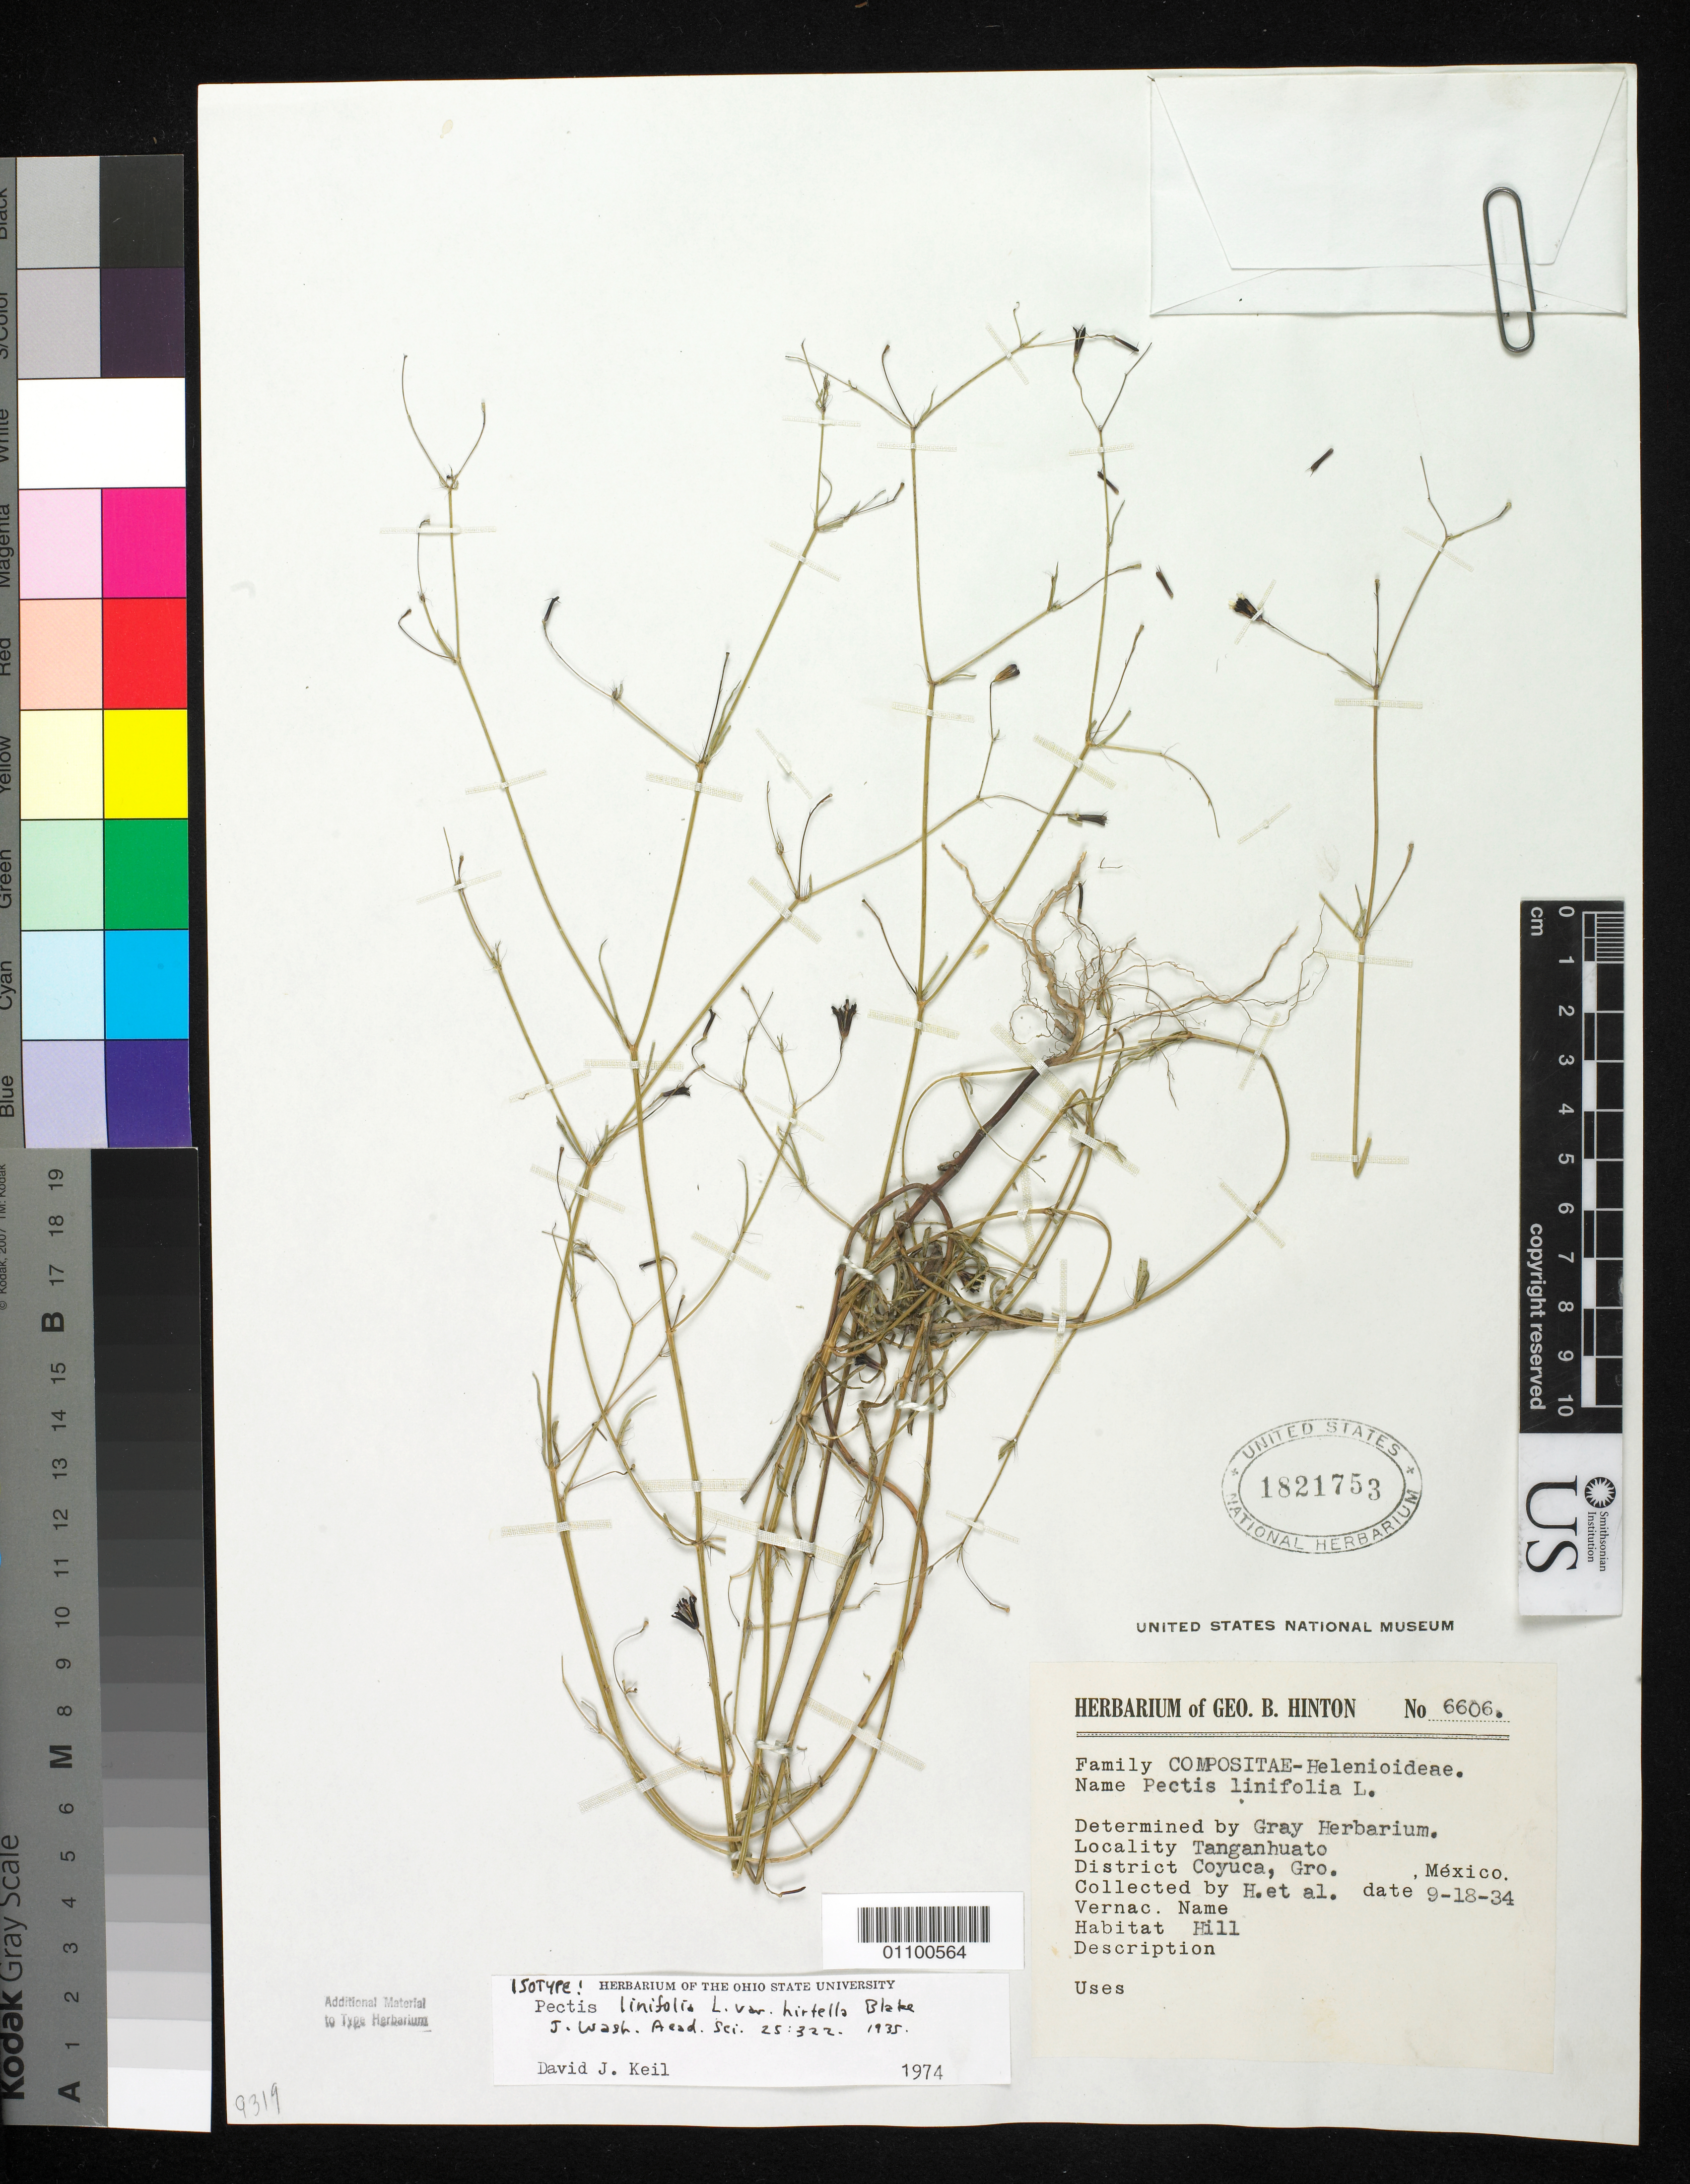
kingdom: Plantae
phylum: Tracheophyta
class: Magnoliopsida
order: Asterales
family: Asteraceae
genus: Pectis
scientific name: Pectis linifolia var. hirtella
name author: S.F. Blake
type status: Isotype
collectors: G. B. Hinton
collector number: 6606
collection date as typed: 18 Sep 1934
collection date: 1934-09-18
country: Mexico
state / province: Guerrero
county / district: Coyuca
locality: Tanganhuato.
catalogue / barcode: US 1821753